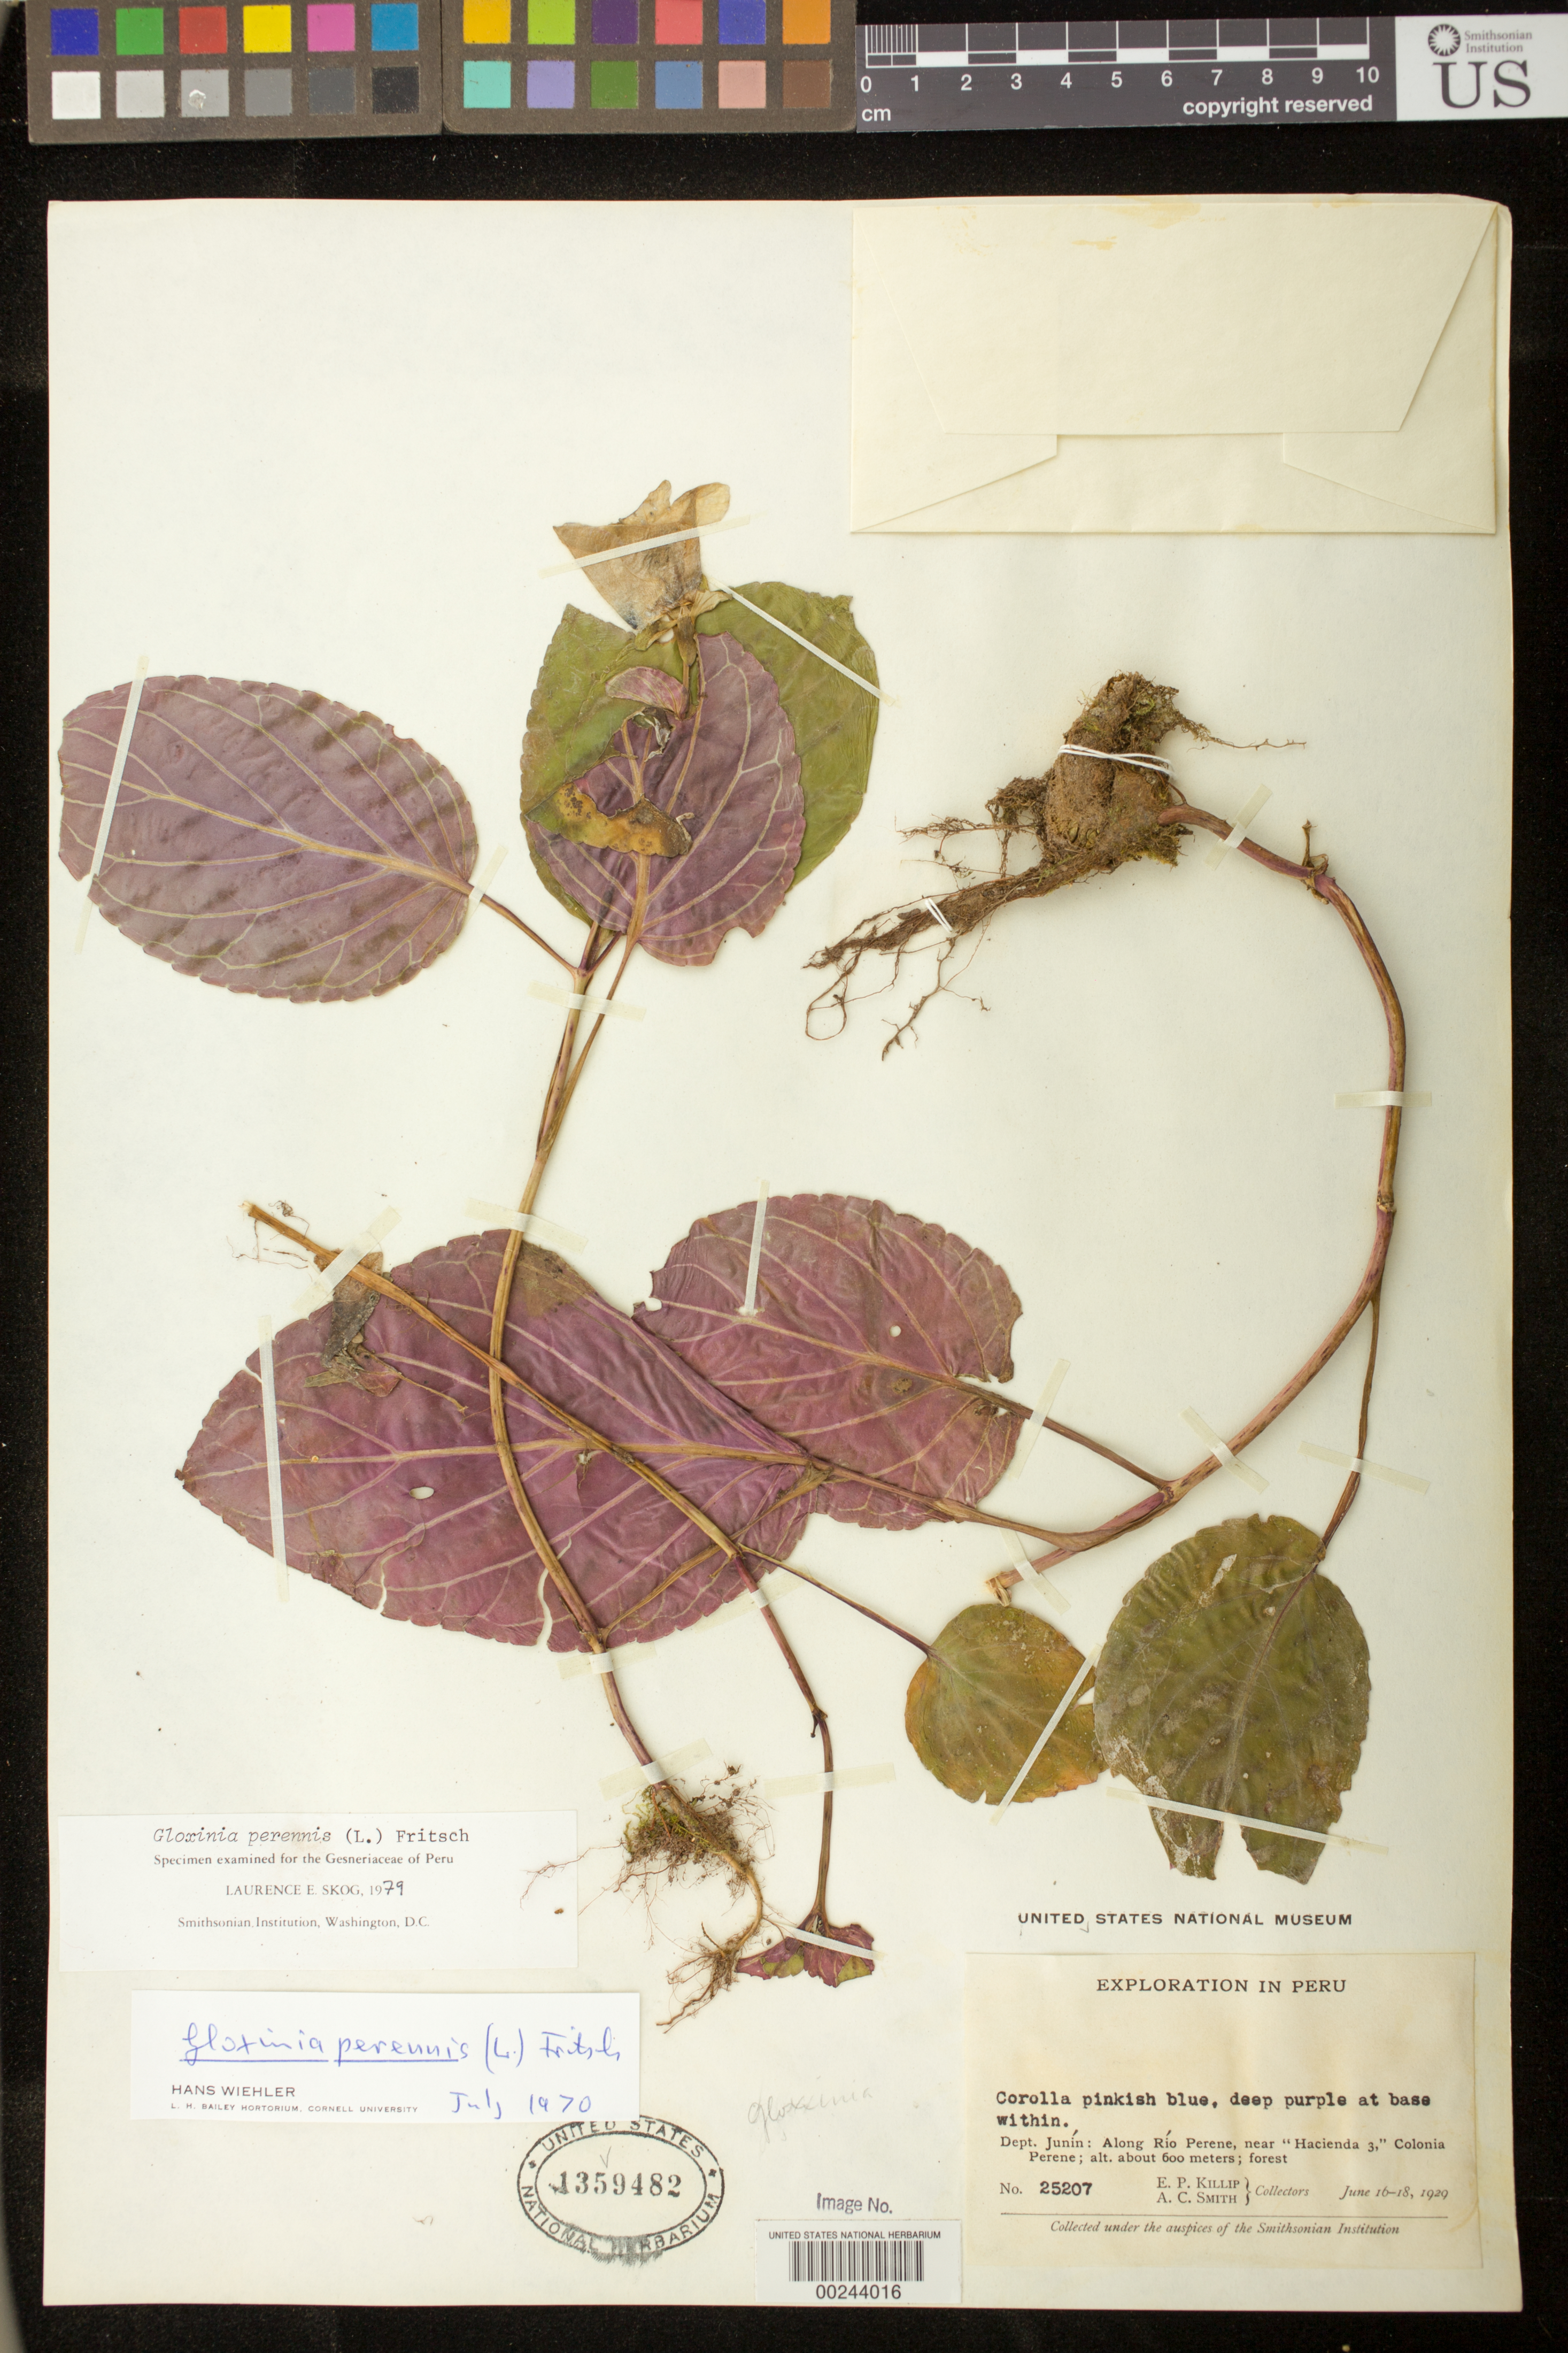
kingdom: Plantae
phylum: Tracheophyta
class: Magnoliopsida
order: Lamiales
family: Gesneriaceae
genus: Gloxinia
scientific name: Gloxinia perennis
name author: (L.) Fritsch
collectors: E. P. Killip & A. C. Smith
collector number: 25207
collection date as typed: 16-18 Jun 1929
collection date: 1929-06-16/1929-06-18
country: Peru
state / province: Junín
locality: Along Rio Perene, near "hacienda 3," Colonia Perene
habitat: Forest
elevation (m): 600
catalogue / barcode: US 1359482